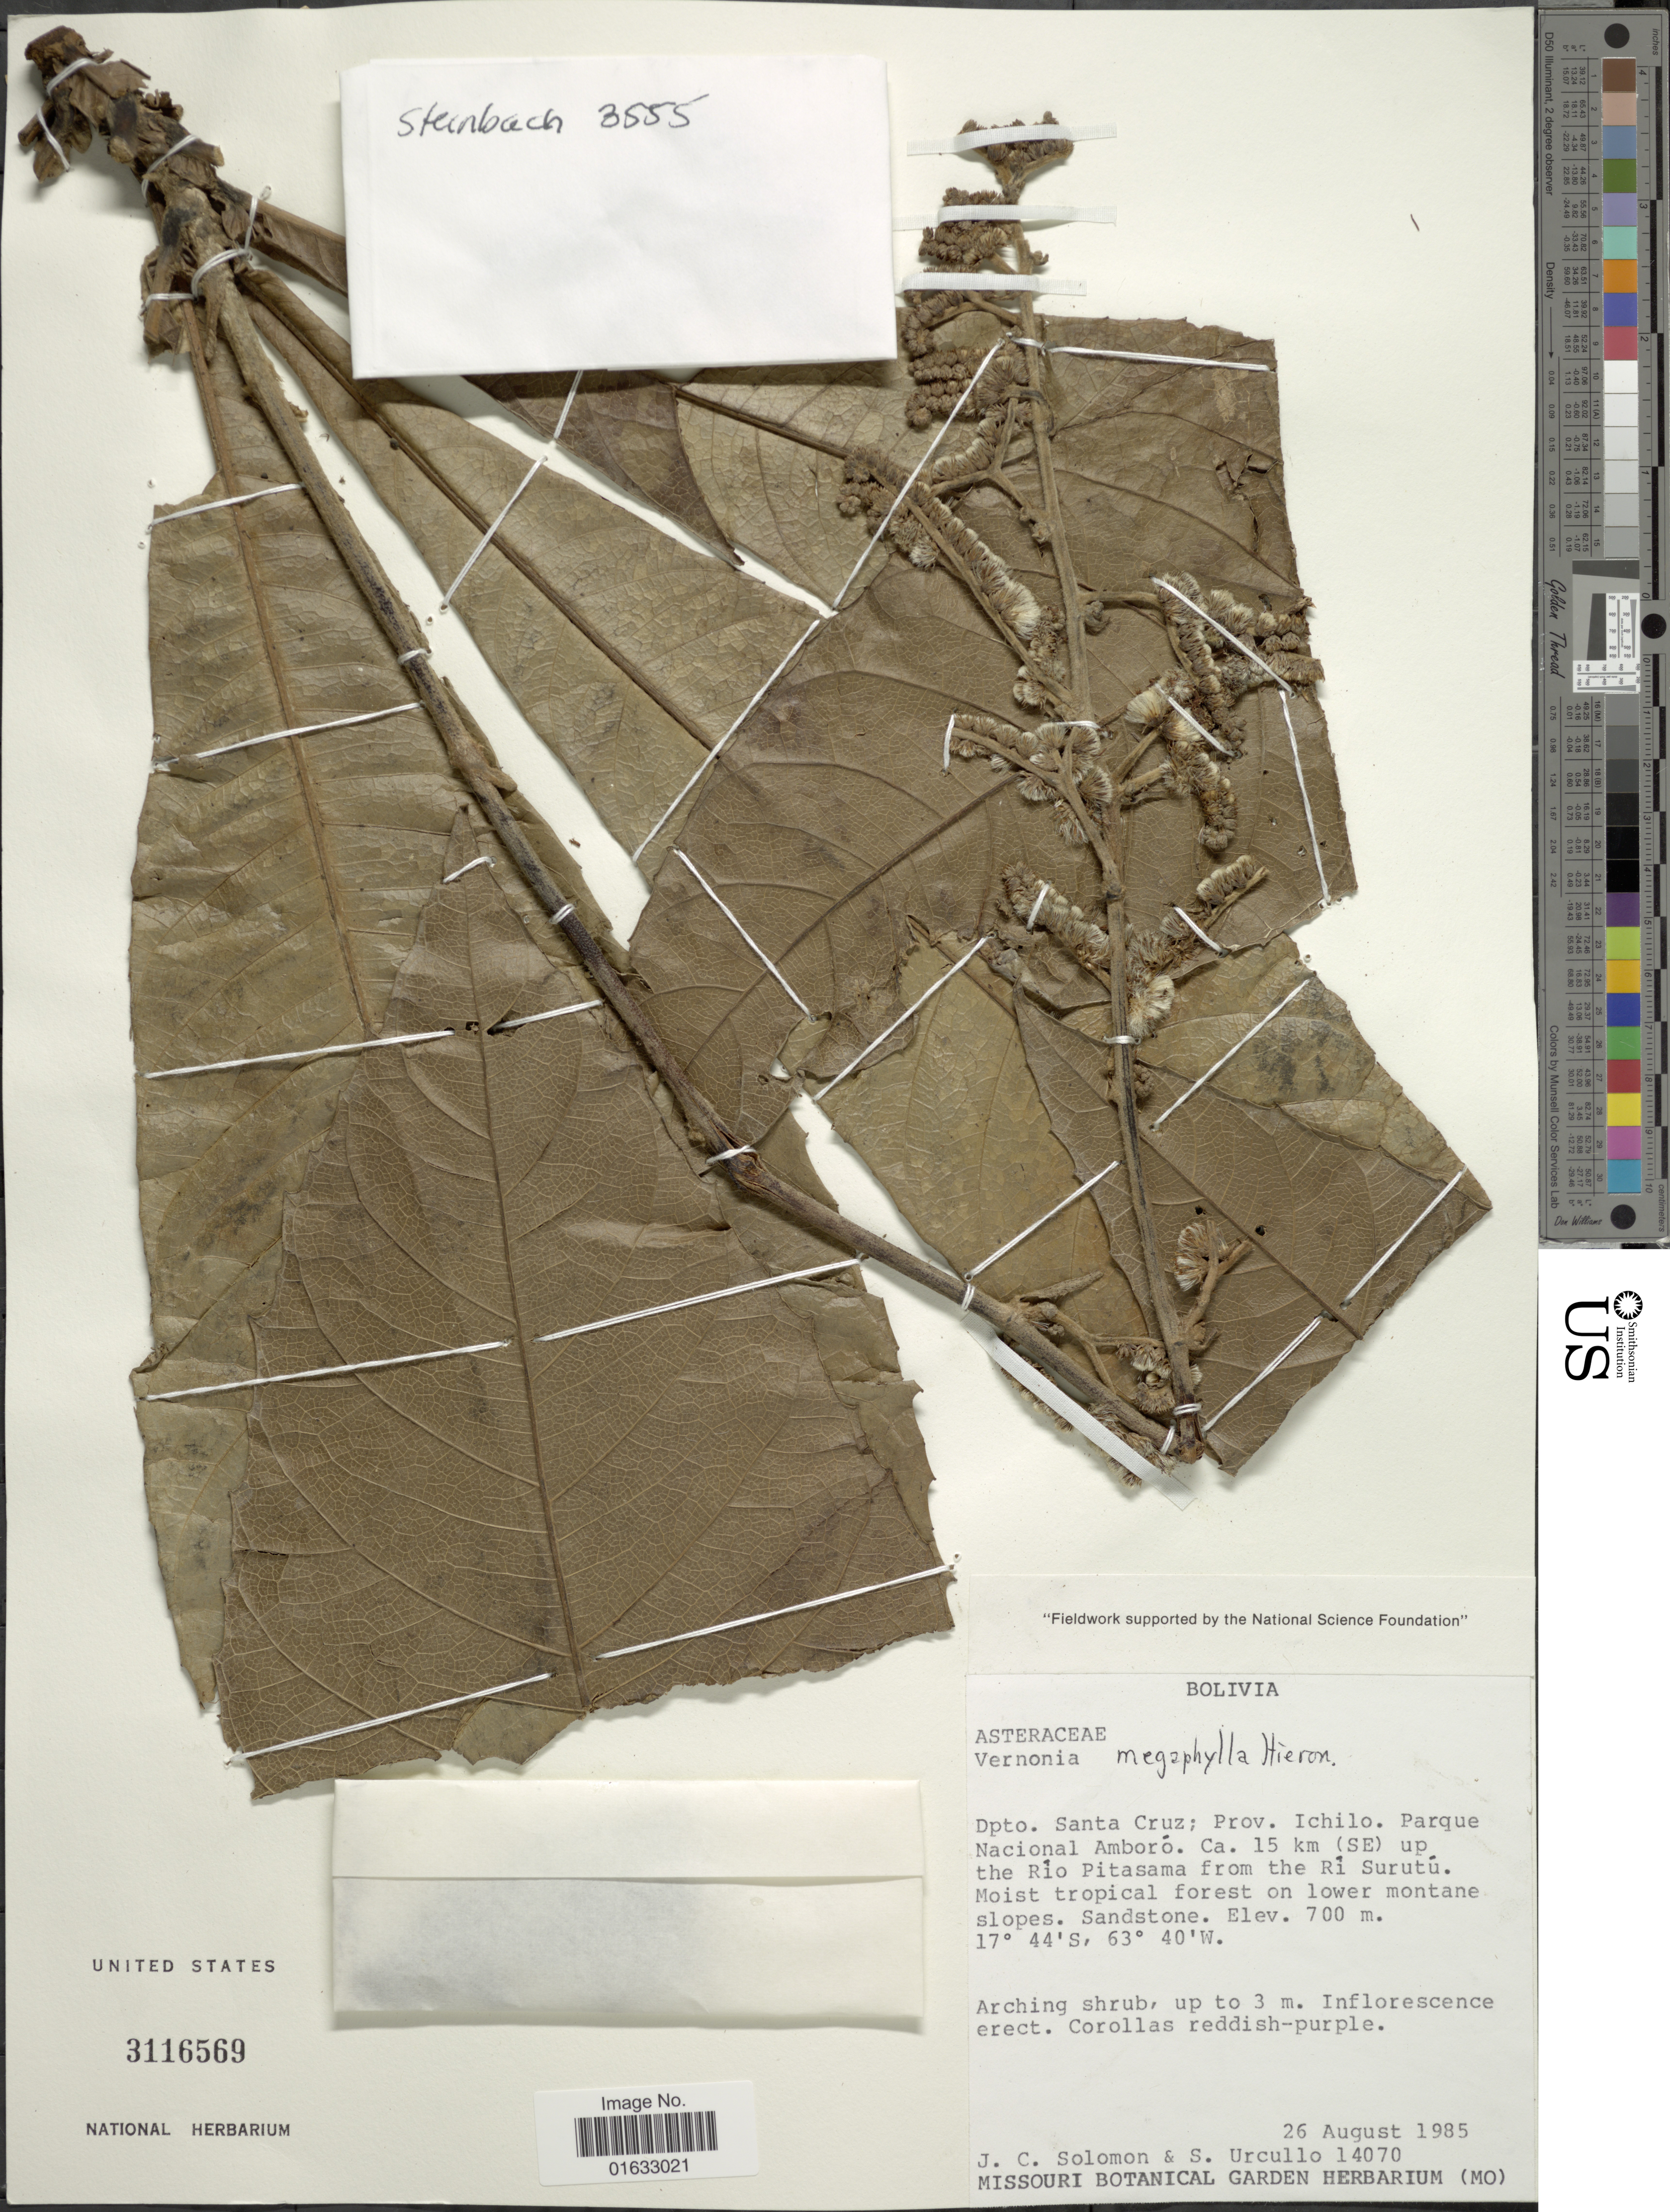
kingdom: Plantae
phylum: Tracheophyta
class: Magnoliopsida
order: Asterales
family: Asteraceae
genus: Eirmocephala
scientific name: Eirmocephala megaphylla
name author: (Hieron.) H. Rob.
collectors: J. C. Solomon & S. Urcullo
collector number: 14070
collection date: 1985-08-26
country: Bolivia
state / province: Santa Cruz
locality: Bolivia, Dpto. Santa Cruz; Prov. Ichilo, Parque Nacional Amboró. Ca. 15 km (SE) up the Río Pitasama from the Rí Surutú.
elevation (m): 700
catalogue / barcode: US 3116569